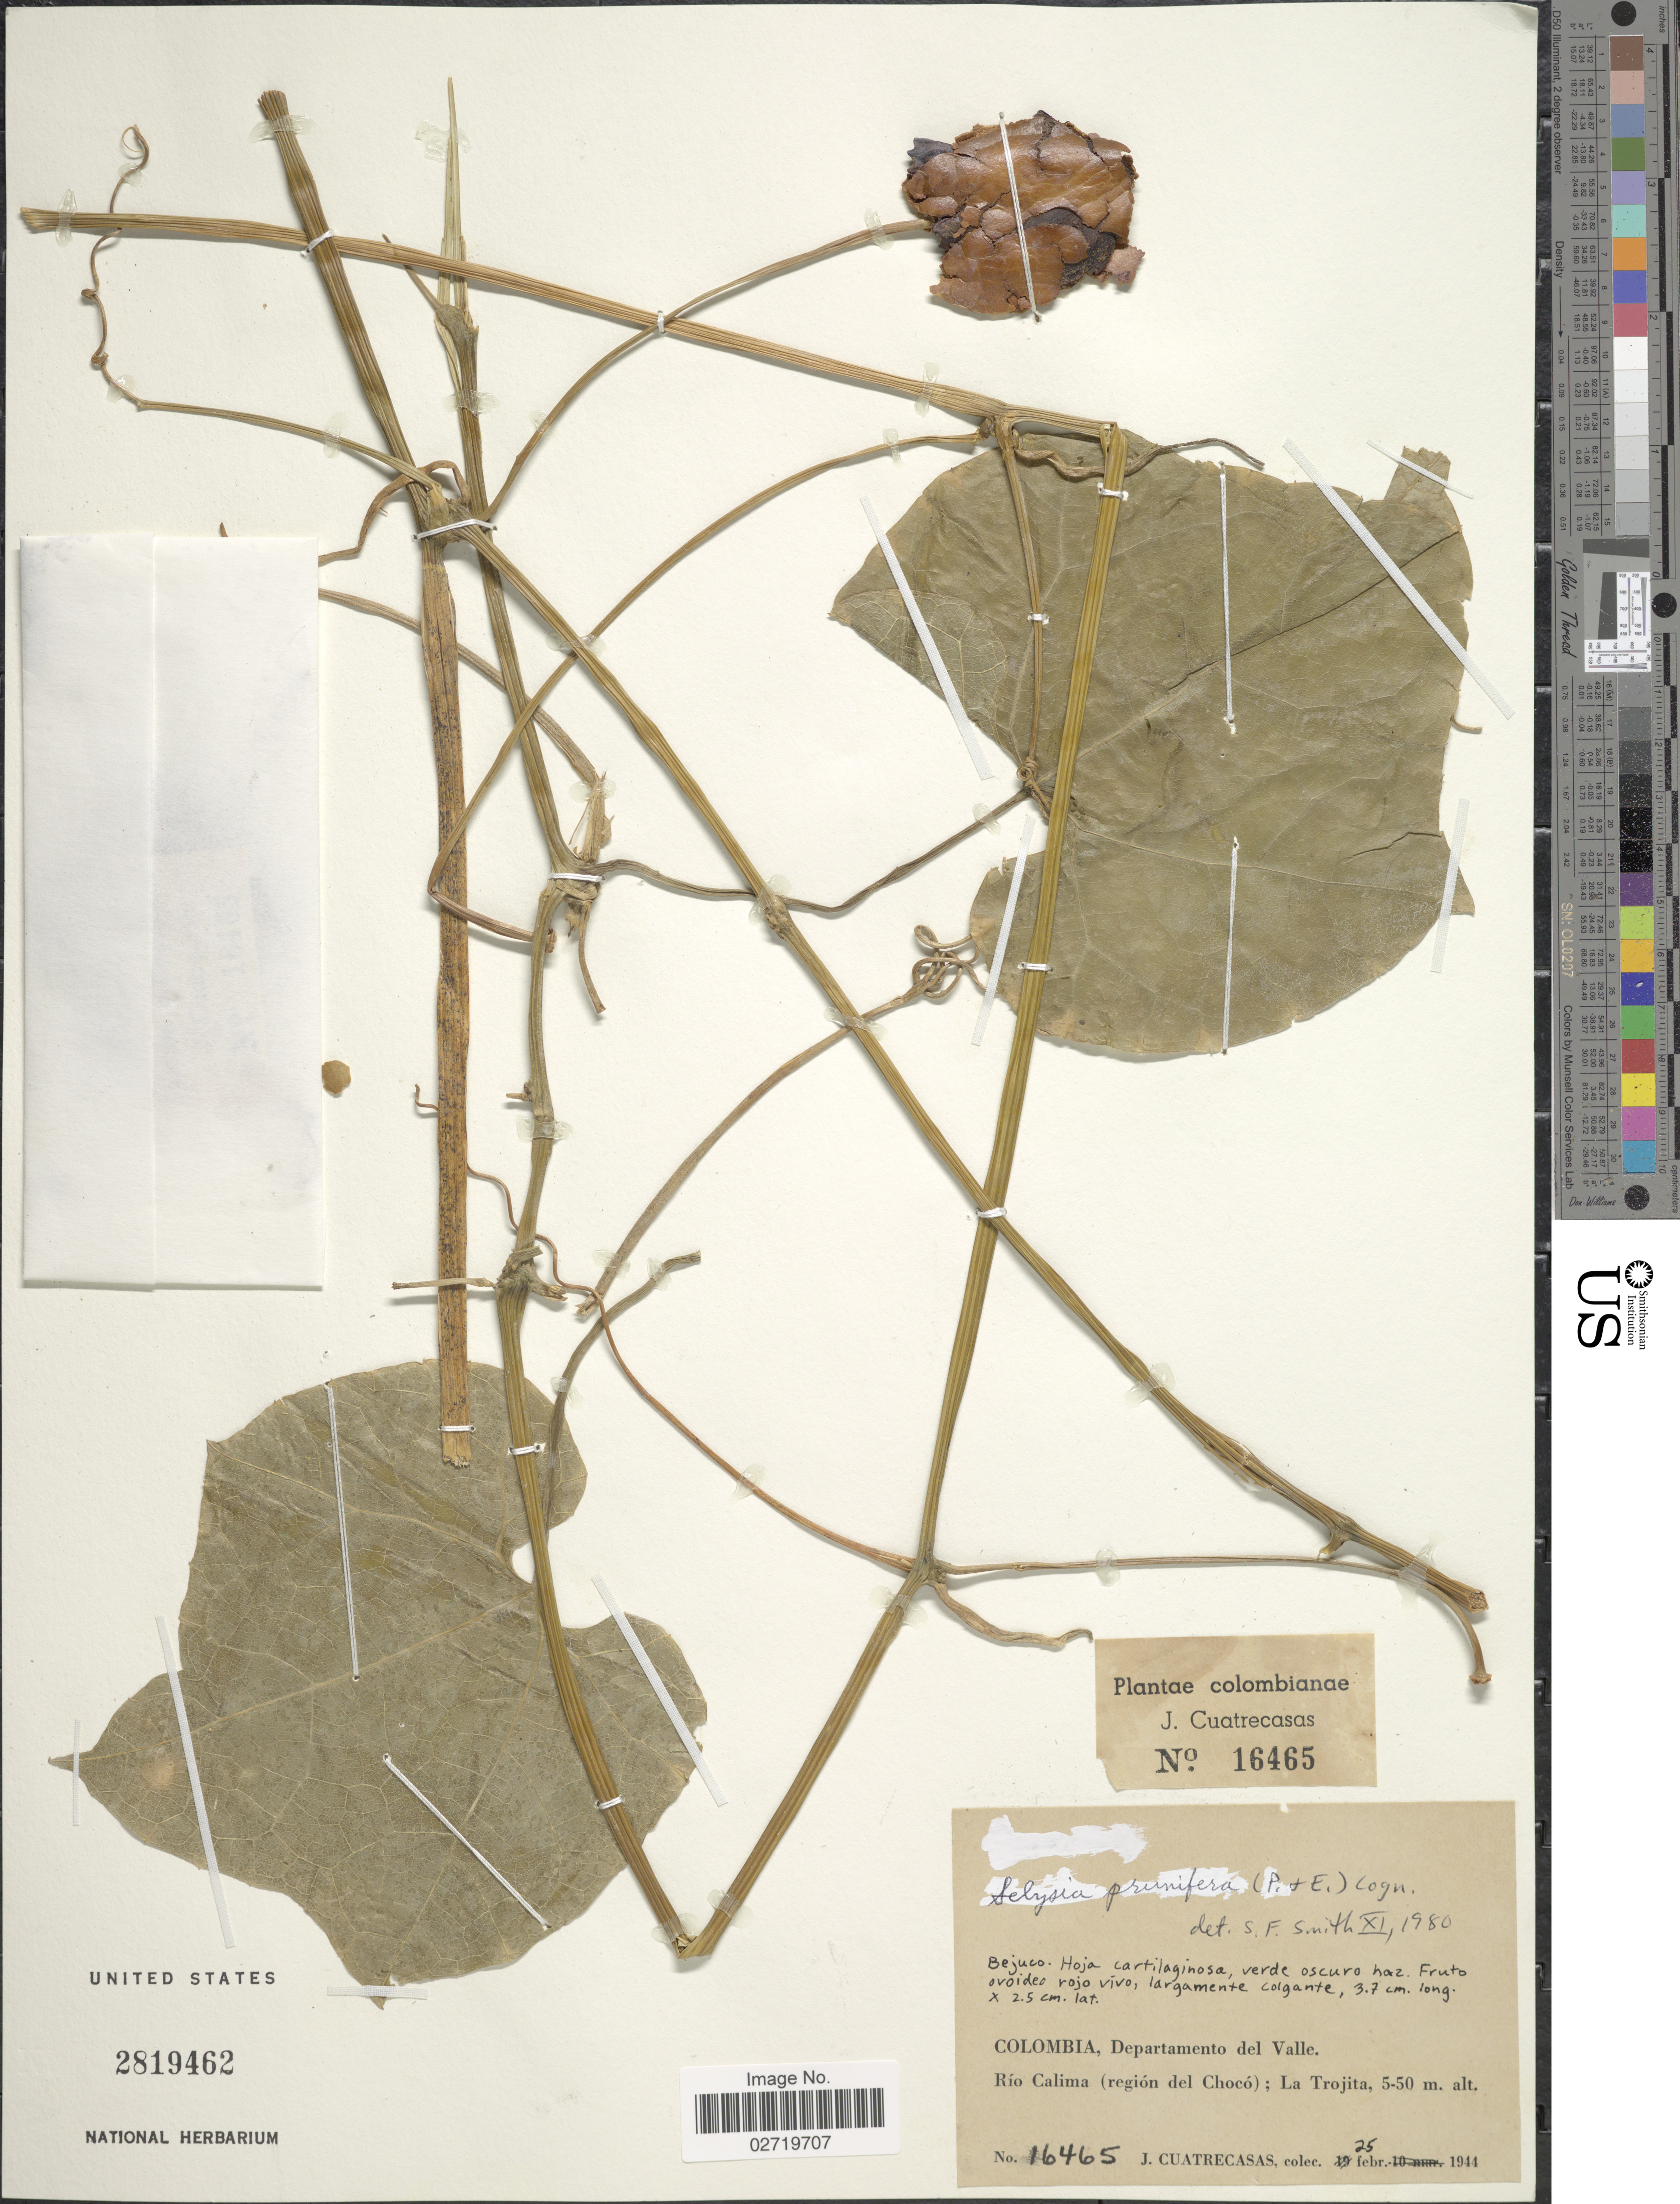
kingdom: Plantae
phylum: Tracheophyta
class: Magnoliopsida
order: Cucurbitales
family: Cucurbitaceae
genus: Selysia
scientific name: Selysia cordata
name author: Cogn.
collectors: J. Cuatrecasas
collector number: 16465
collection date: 1944-02-25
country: Colombia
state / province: Valle del Cauca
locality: Departamento del Valle. Río Calima (región del Chocó); La Trojita.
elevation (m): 5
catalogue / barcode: US 2819462